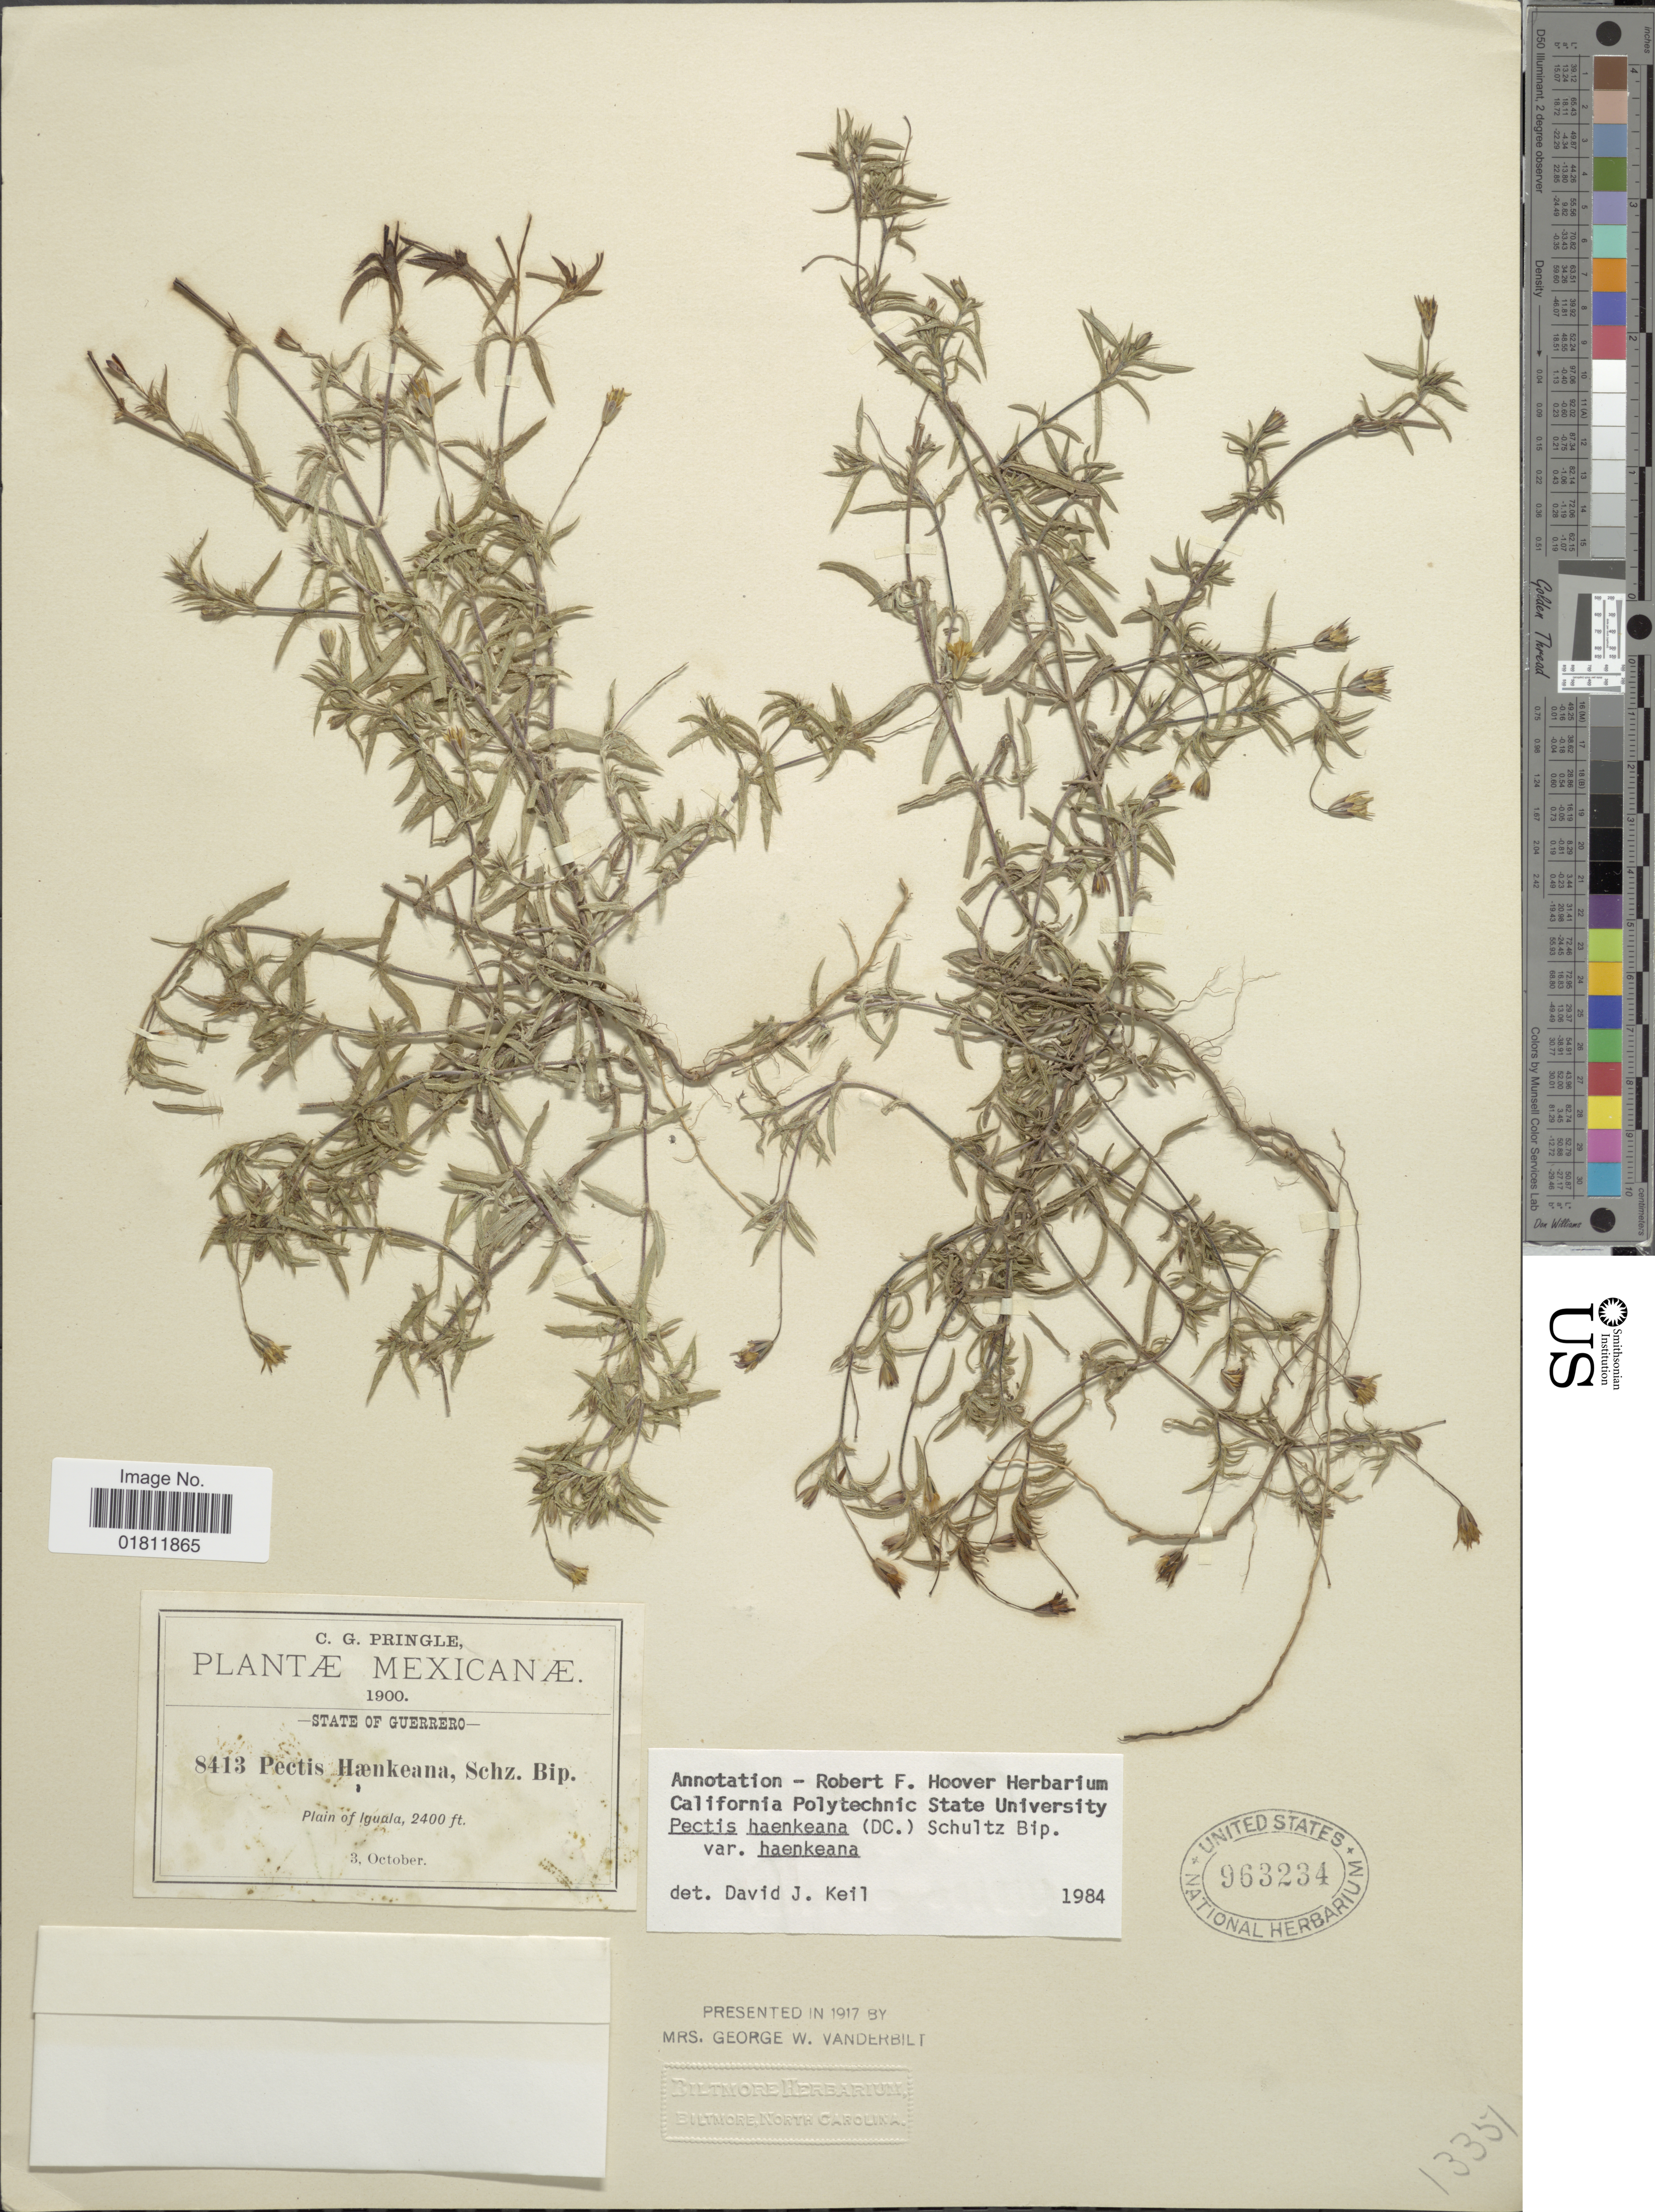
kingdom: Plantae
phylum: Tracheophyta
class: Magnoliopsida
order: Asterales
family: Asteraceae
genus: Pectis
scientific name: Pectis haenkeana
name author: (DC.) Sch. Bip.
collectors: C. G. Pringle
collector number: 8413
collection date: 1900-10-03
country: Mexico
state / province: Guerrero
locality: State of Guerrero. Plain of Iguala.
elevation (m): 732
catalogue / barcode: US 963234